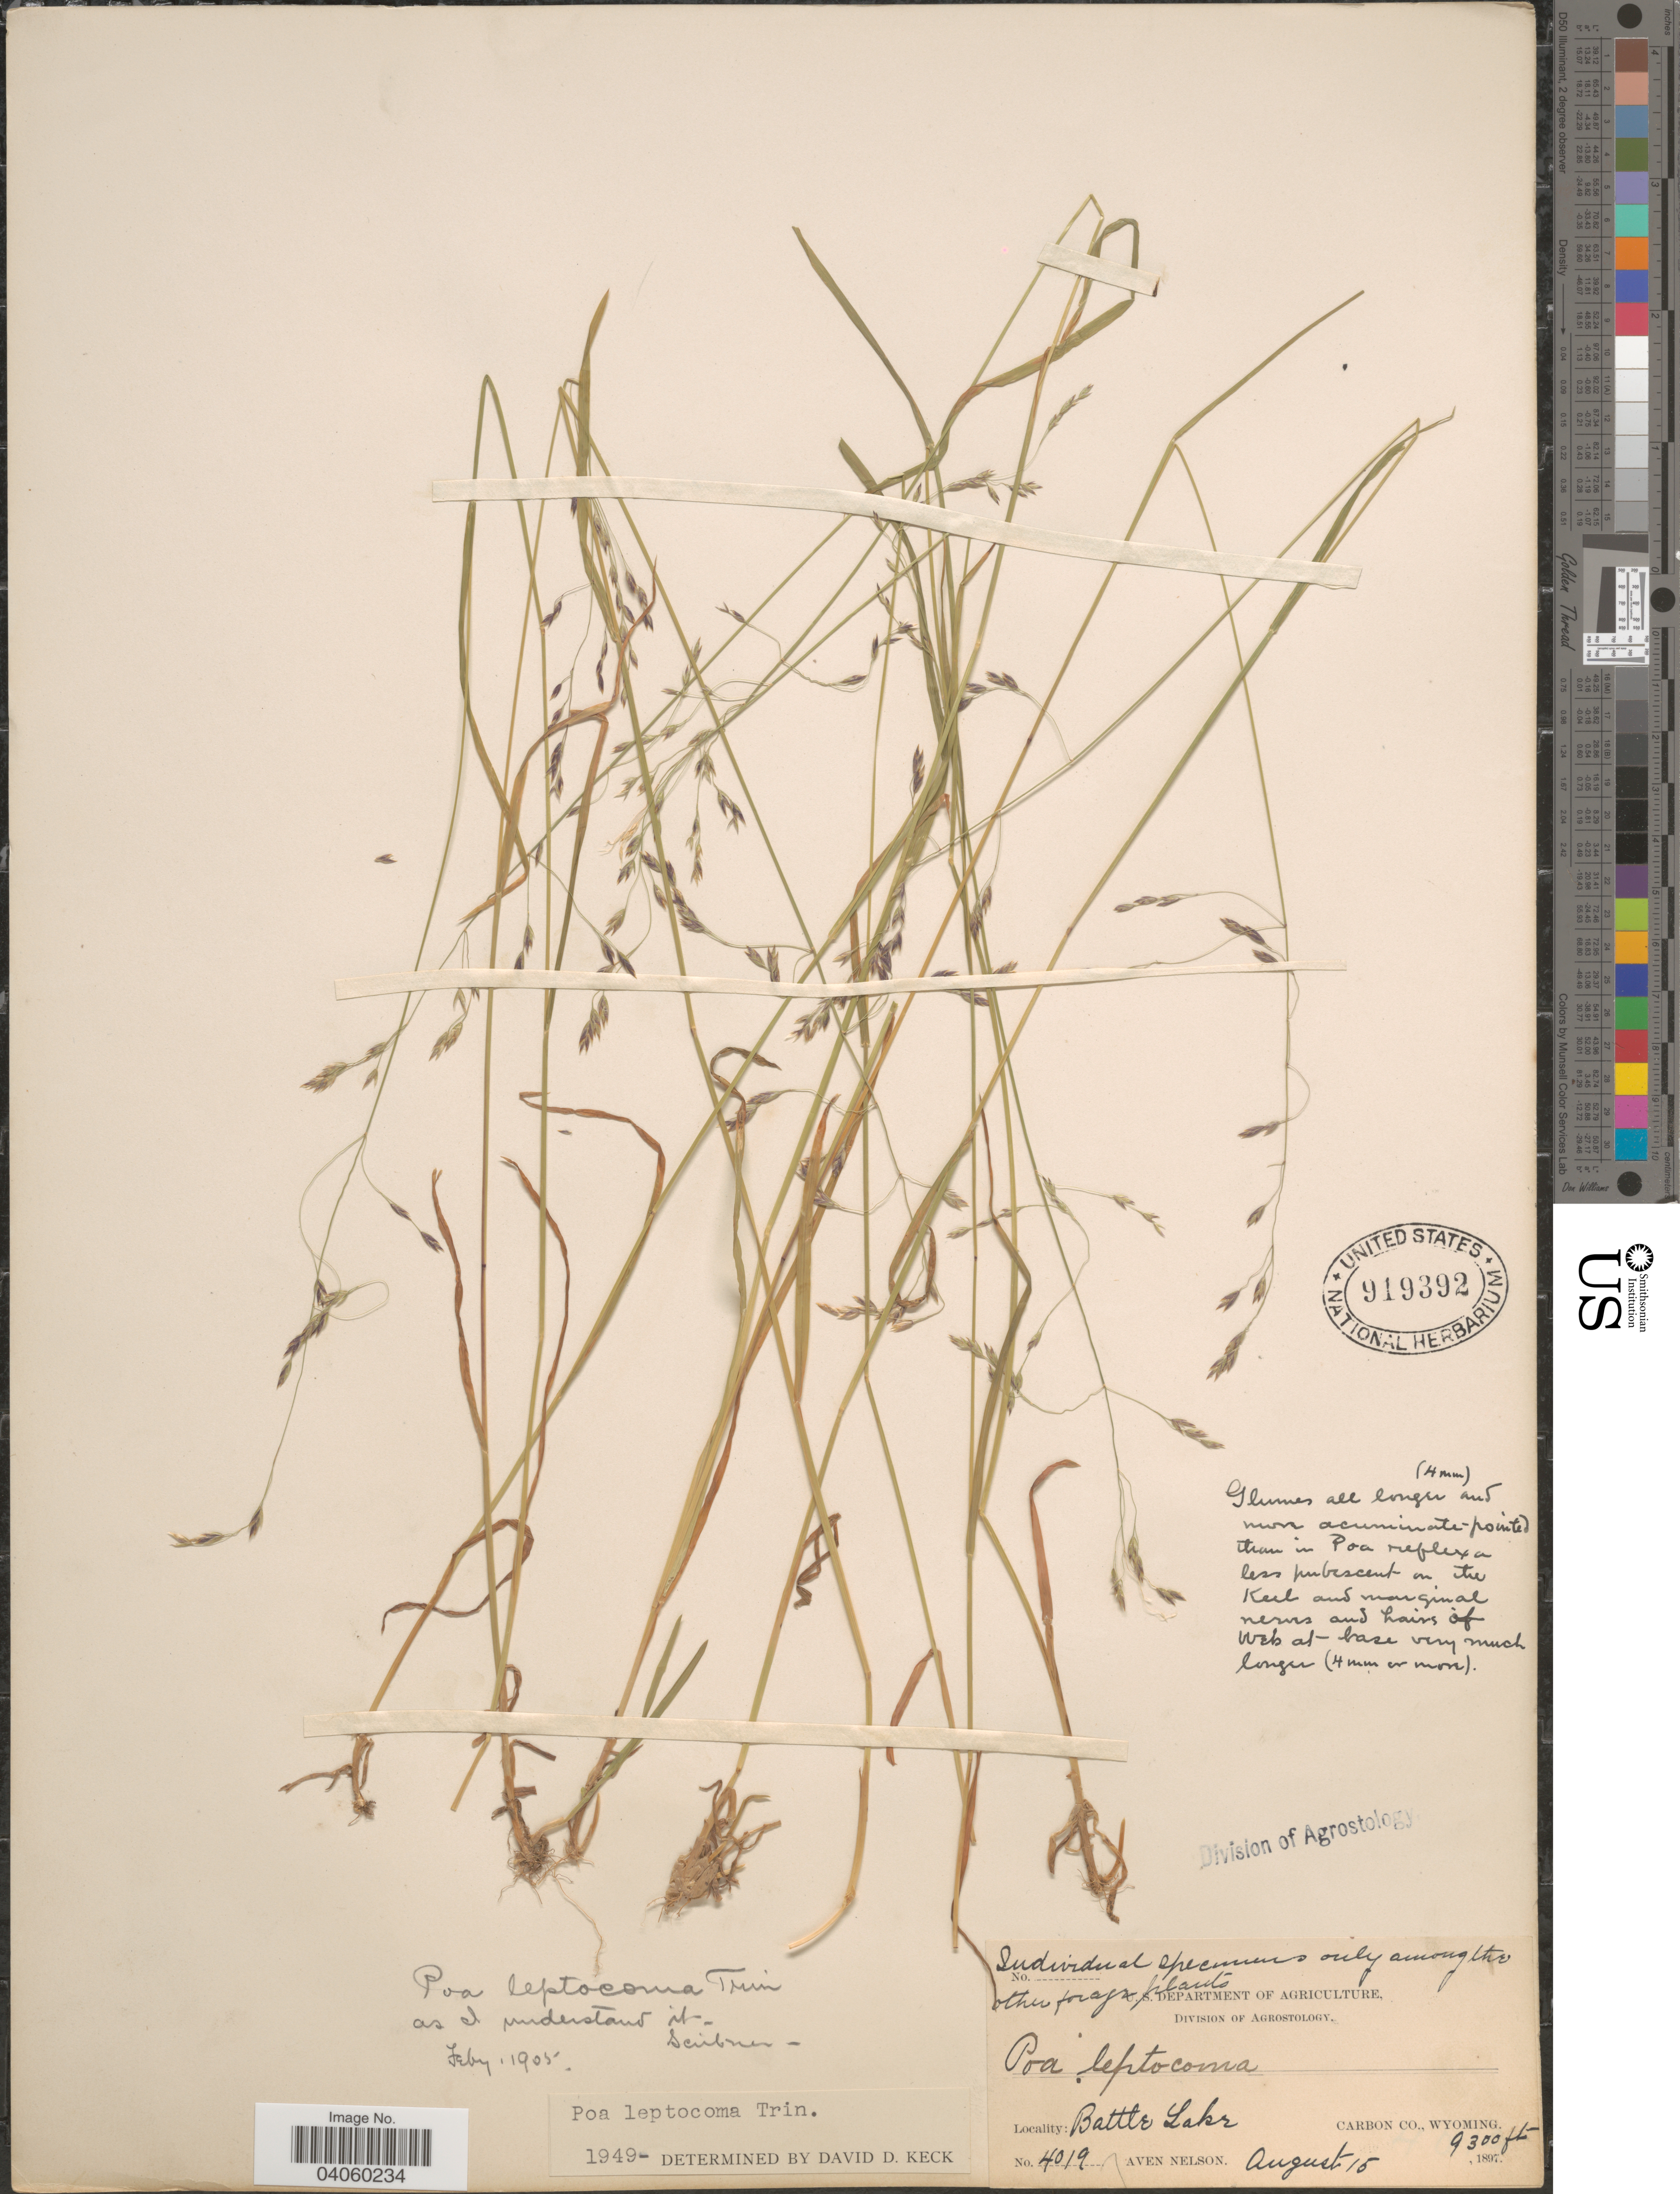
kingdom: Plantae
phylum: Tracheophyta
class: Liliopsida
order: Poales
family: Poaceae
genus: Poa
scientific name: Poa leptocoma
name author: Trin.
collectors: A. Nelson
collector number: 4019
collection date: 1897-08-15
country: United States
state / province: Wyoming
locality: Battle Lake, Carbon Co.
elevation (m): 2835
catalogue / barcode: US 919392